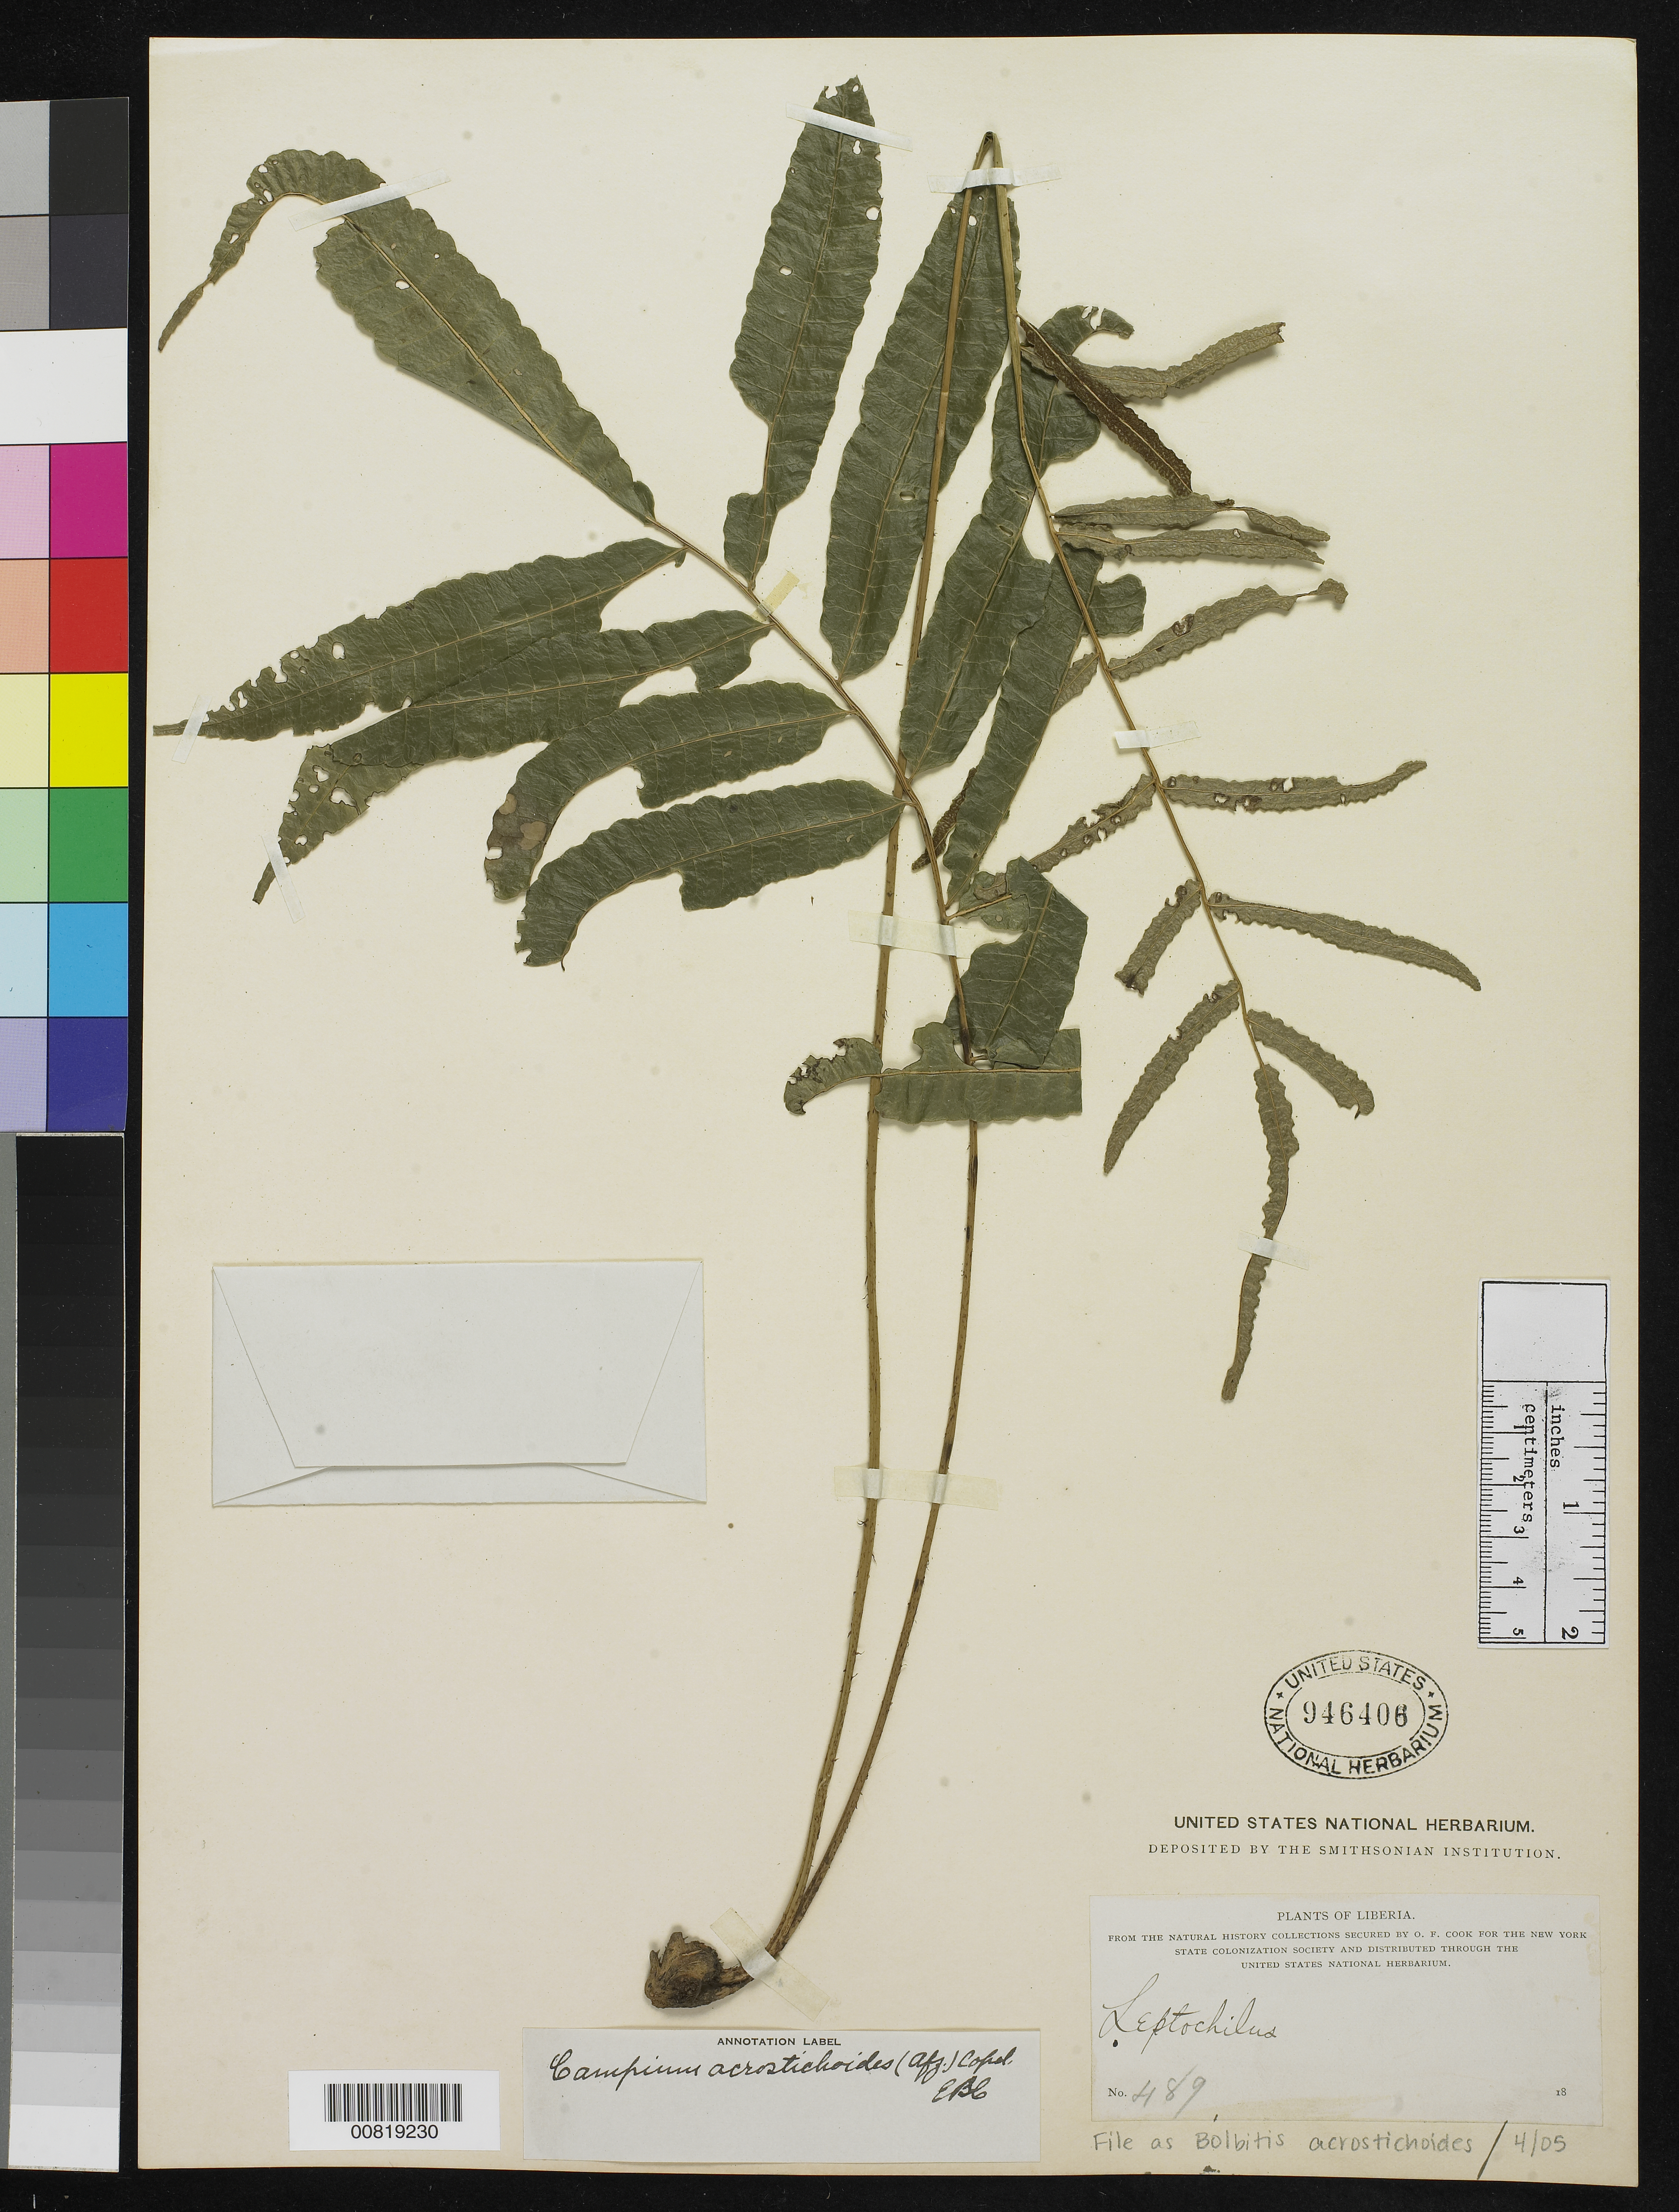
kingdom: Plantae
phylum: Tracheophyta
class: Polypodiopsida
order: Polypodiales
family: Dryopteridaceae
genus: Bolbitis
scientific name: Bolbitis acrostichoides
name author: (Hook.) Ching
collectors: O. F. Cook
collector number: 489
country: Liberia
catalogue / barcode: US 946406